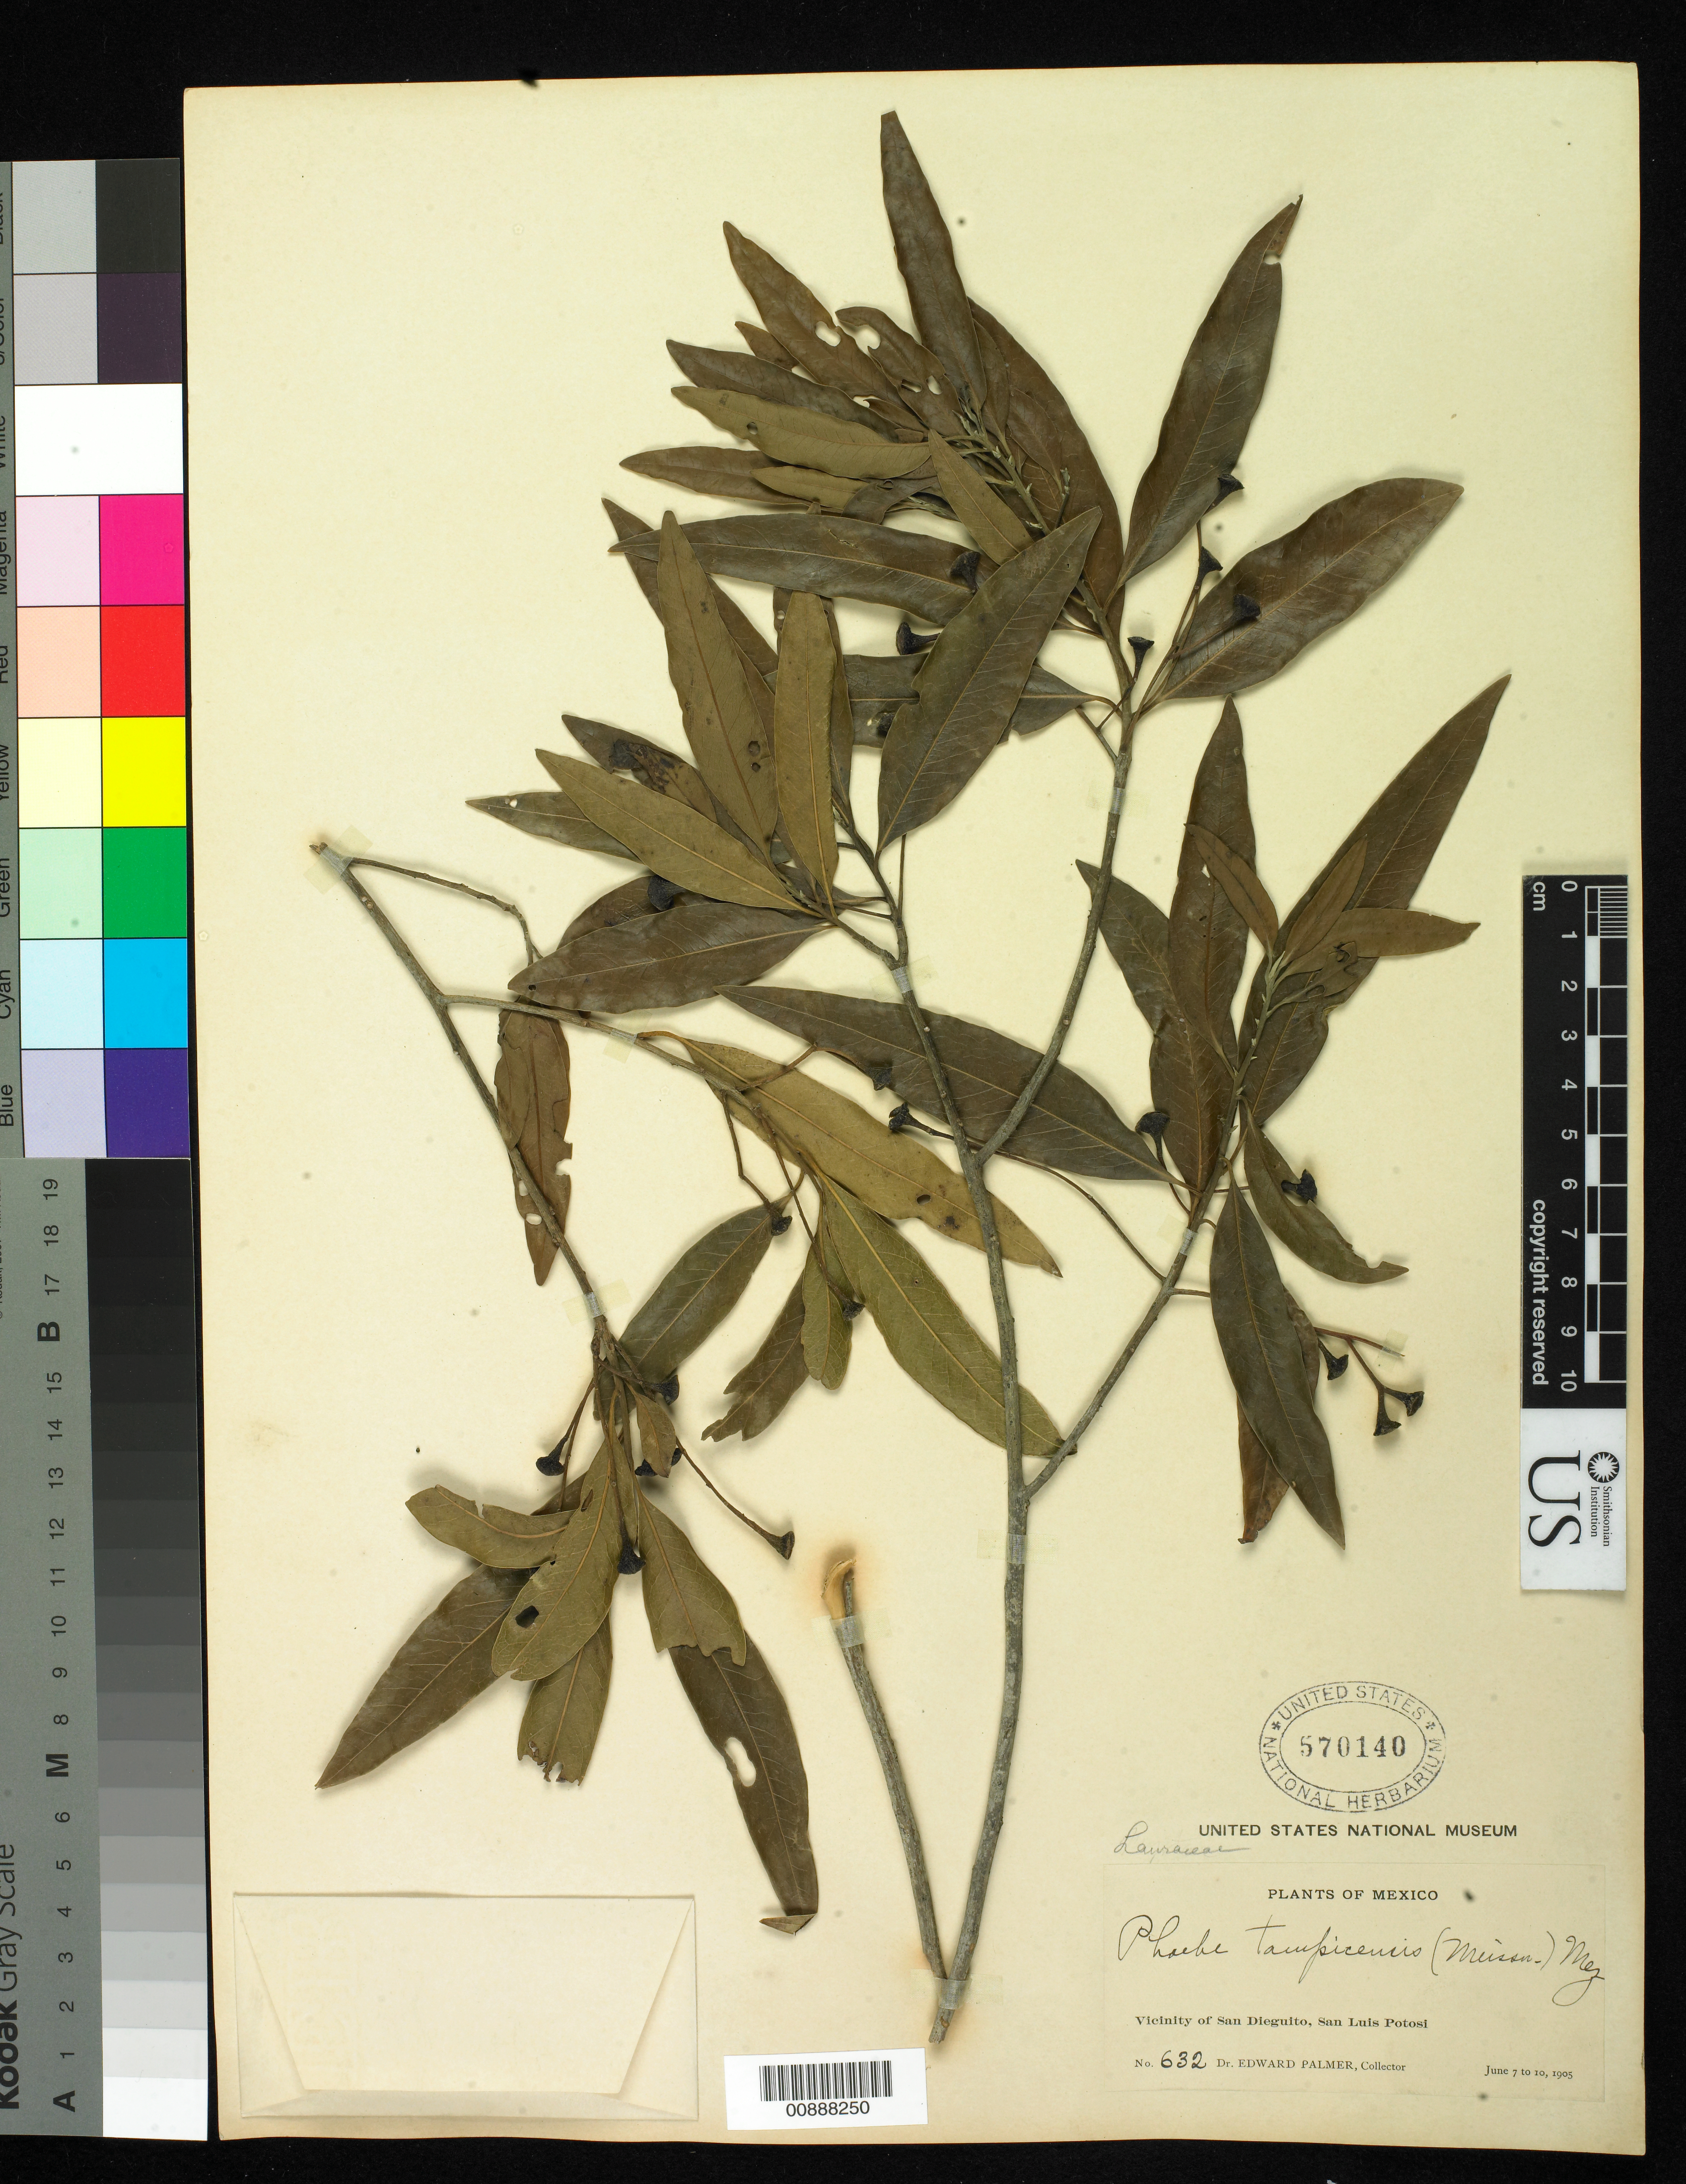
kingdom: Plantae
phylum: Tracheophyta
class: Magnoliopsida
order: Laurales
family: Lauraceae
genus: Phoebe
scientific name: Phoebe tampicensis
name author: (Meisn.) Mez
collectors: E. Palmer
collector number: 632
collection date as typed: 07 Jun 1905 to 10 Jun 1905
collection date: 1905-06-07/1905-06-10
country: Mexico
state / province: San Luis Potosí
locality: Vicinity of San Dieguito, San Luis Potosí.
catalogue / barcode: US 570140